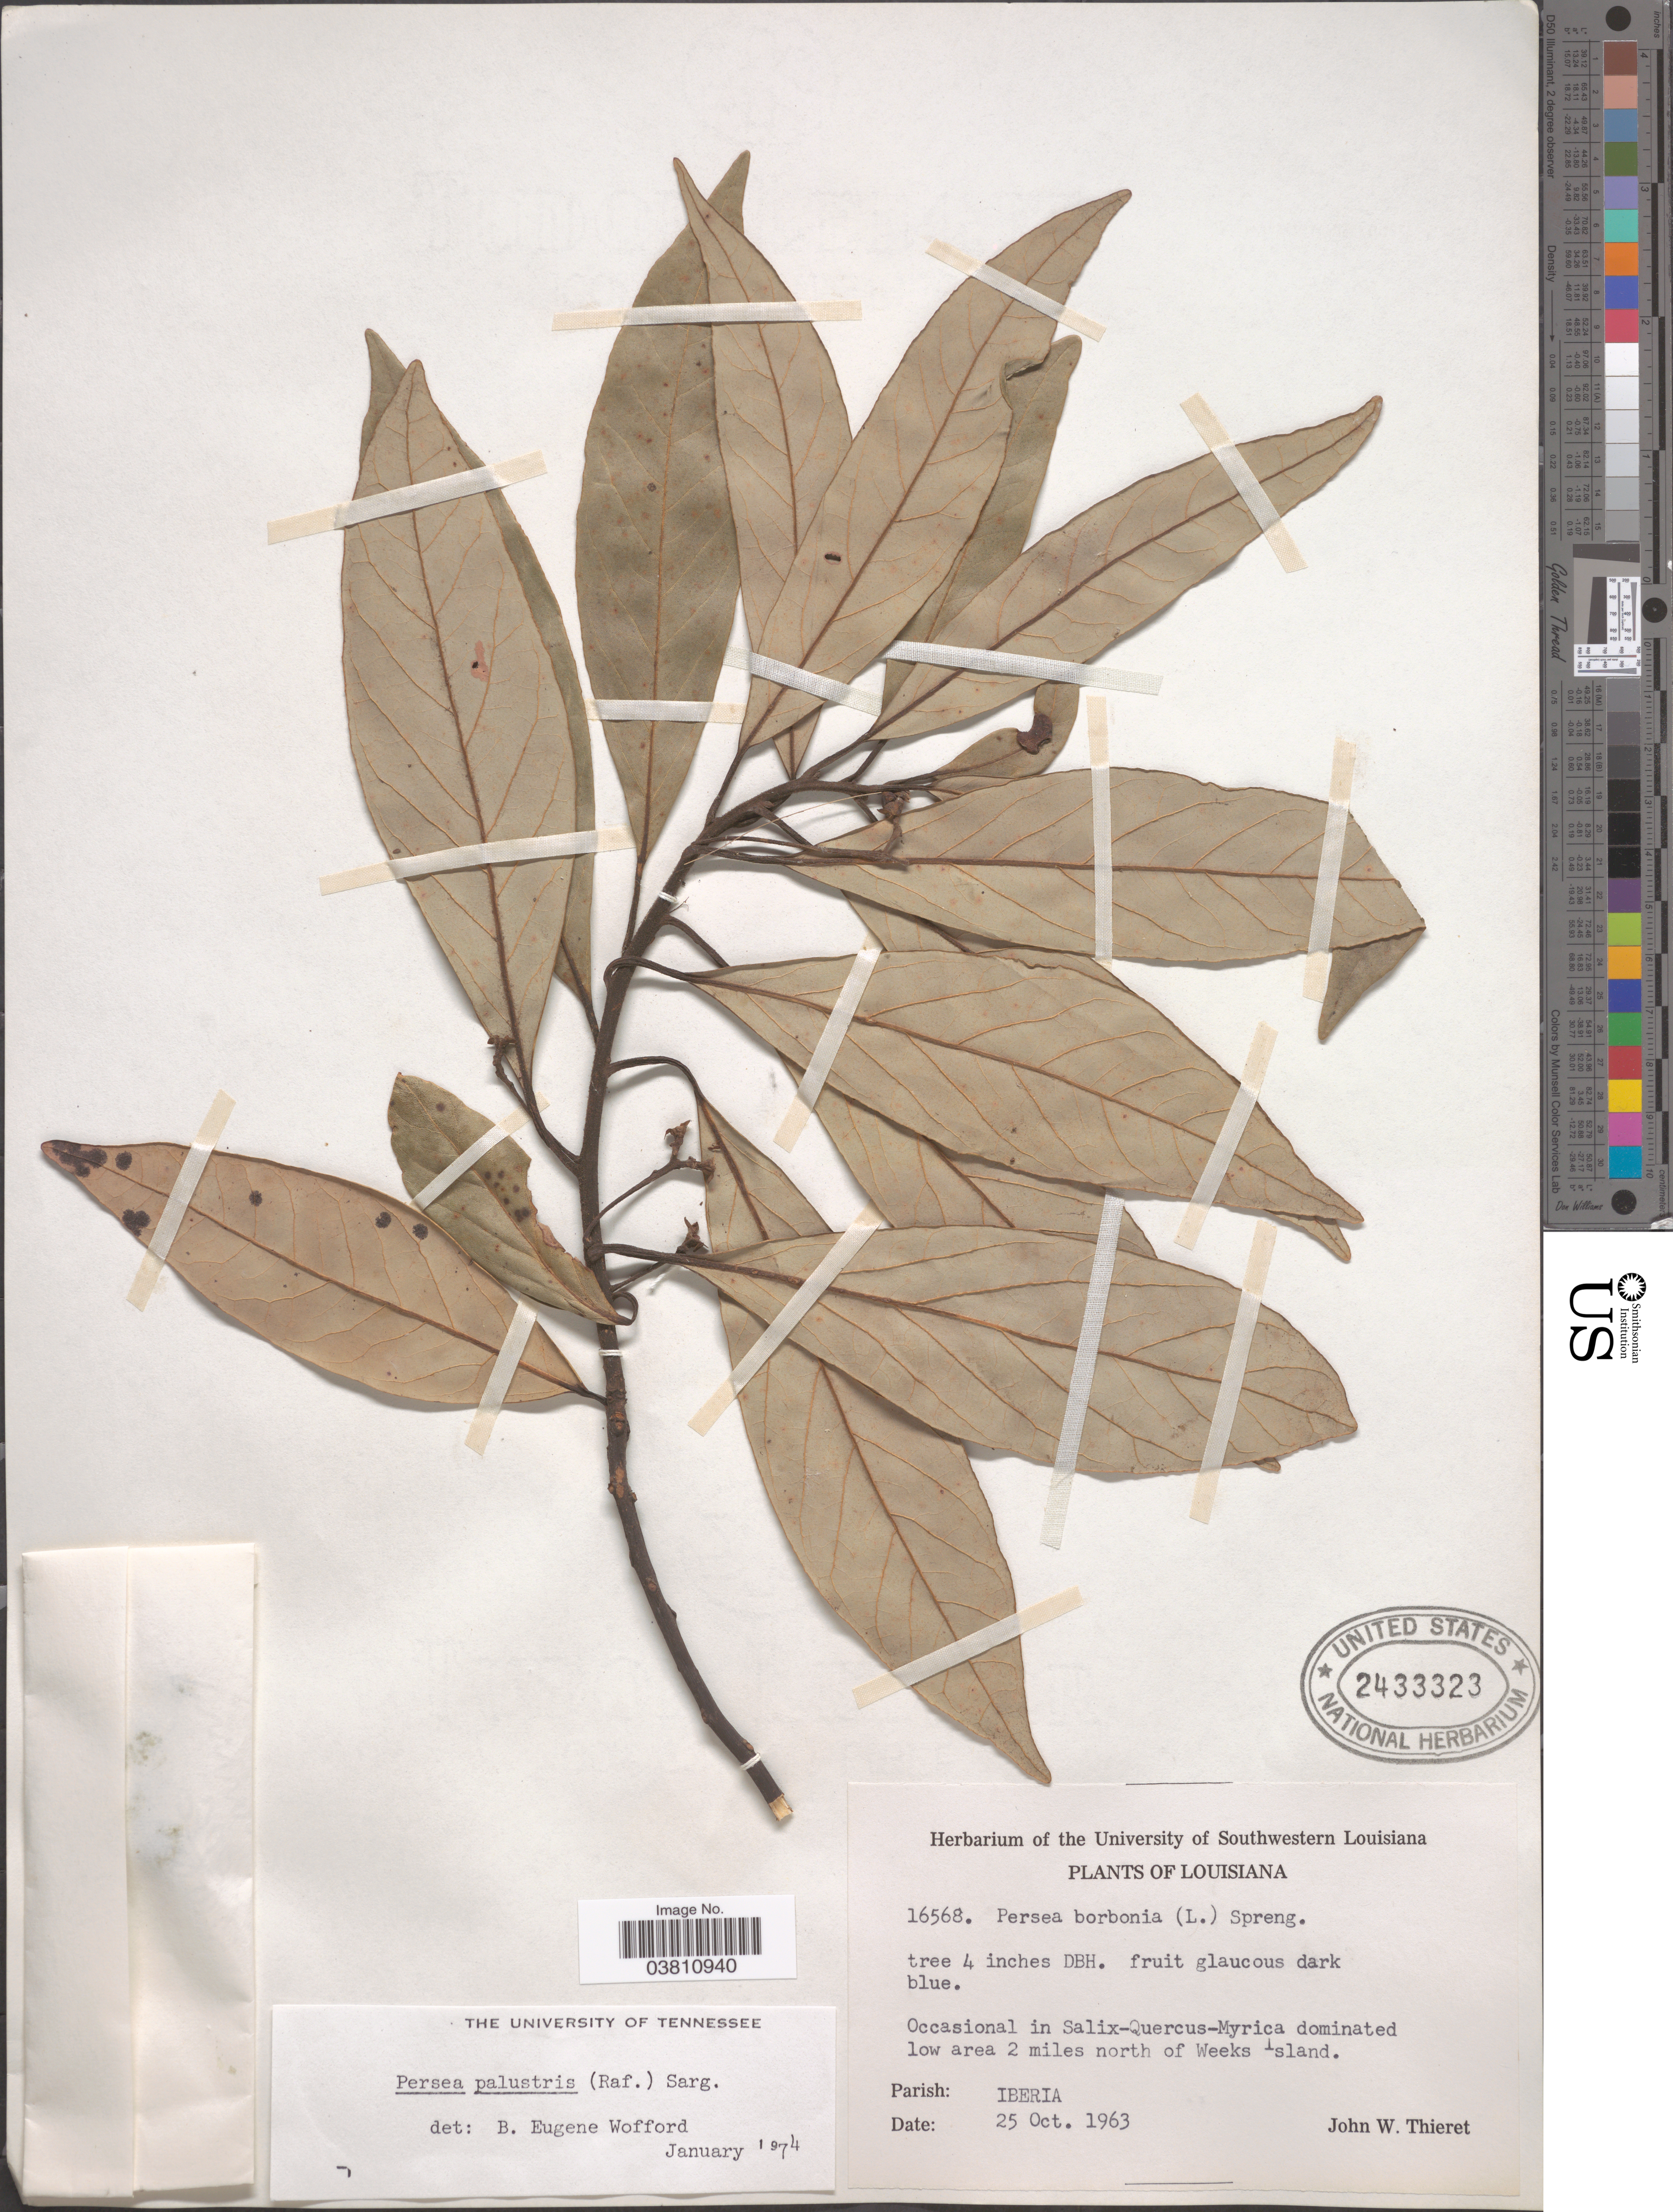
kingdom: Plantae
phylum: Tracheophyta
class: Magnoliopsida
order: Laurales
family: Lauraceae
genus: Persea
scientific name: Persea palustris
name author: (Raf.) Sarg.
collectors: J. W. Thieret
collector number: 16568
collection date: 1963-10-25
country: United States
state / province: Louisiana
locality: Low area 2 miles north of Weeks Island. Parish: Iberia.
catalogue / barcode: US 2433323